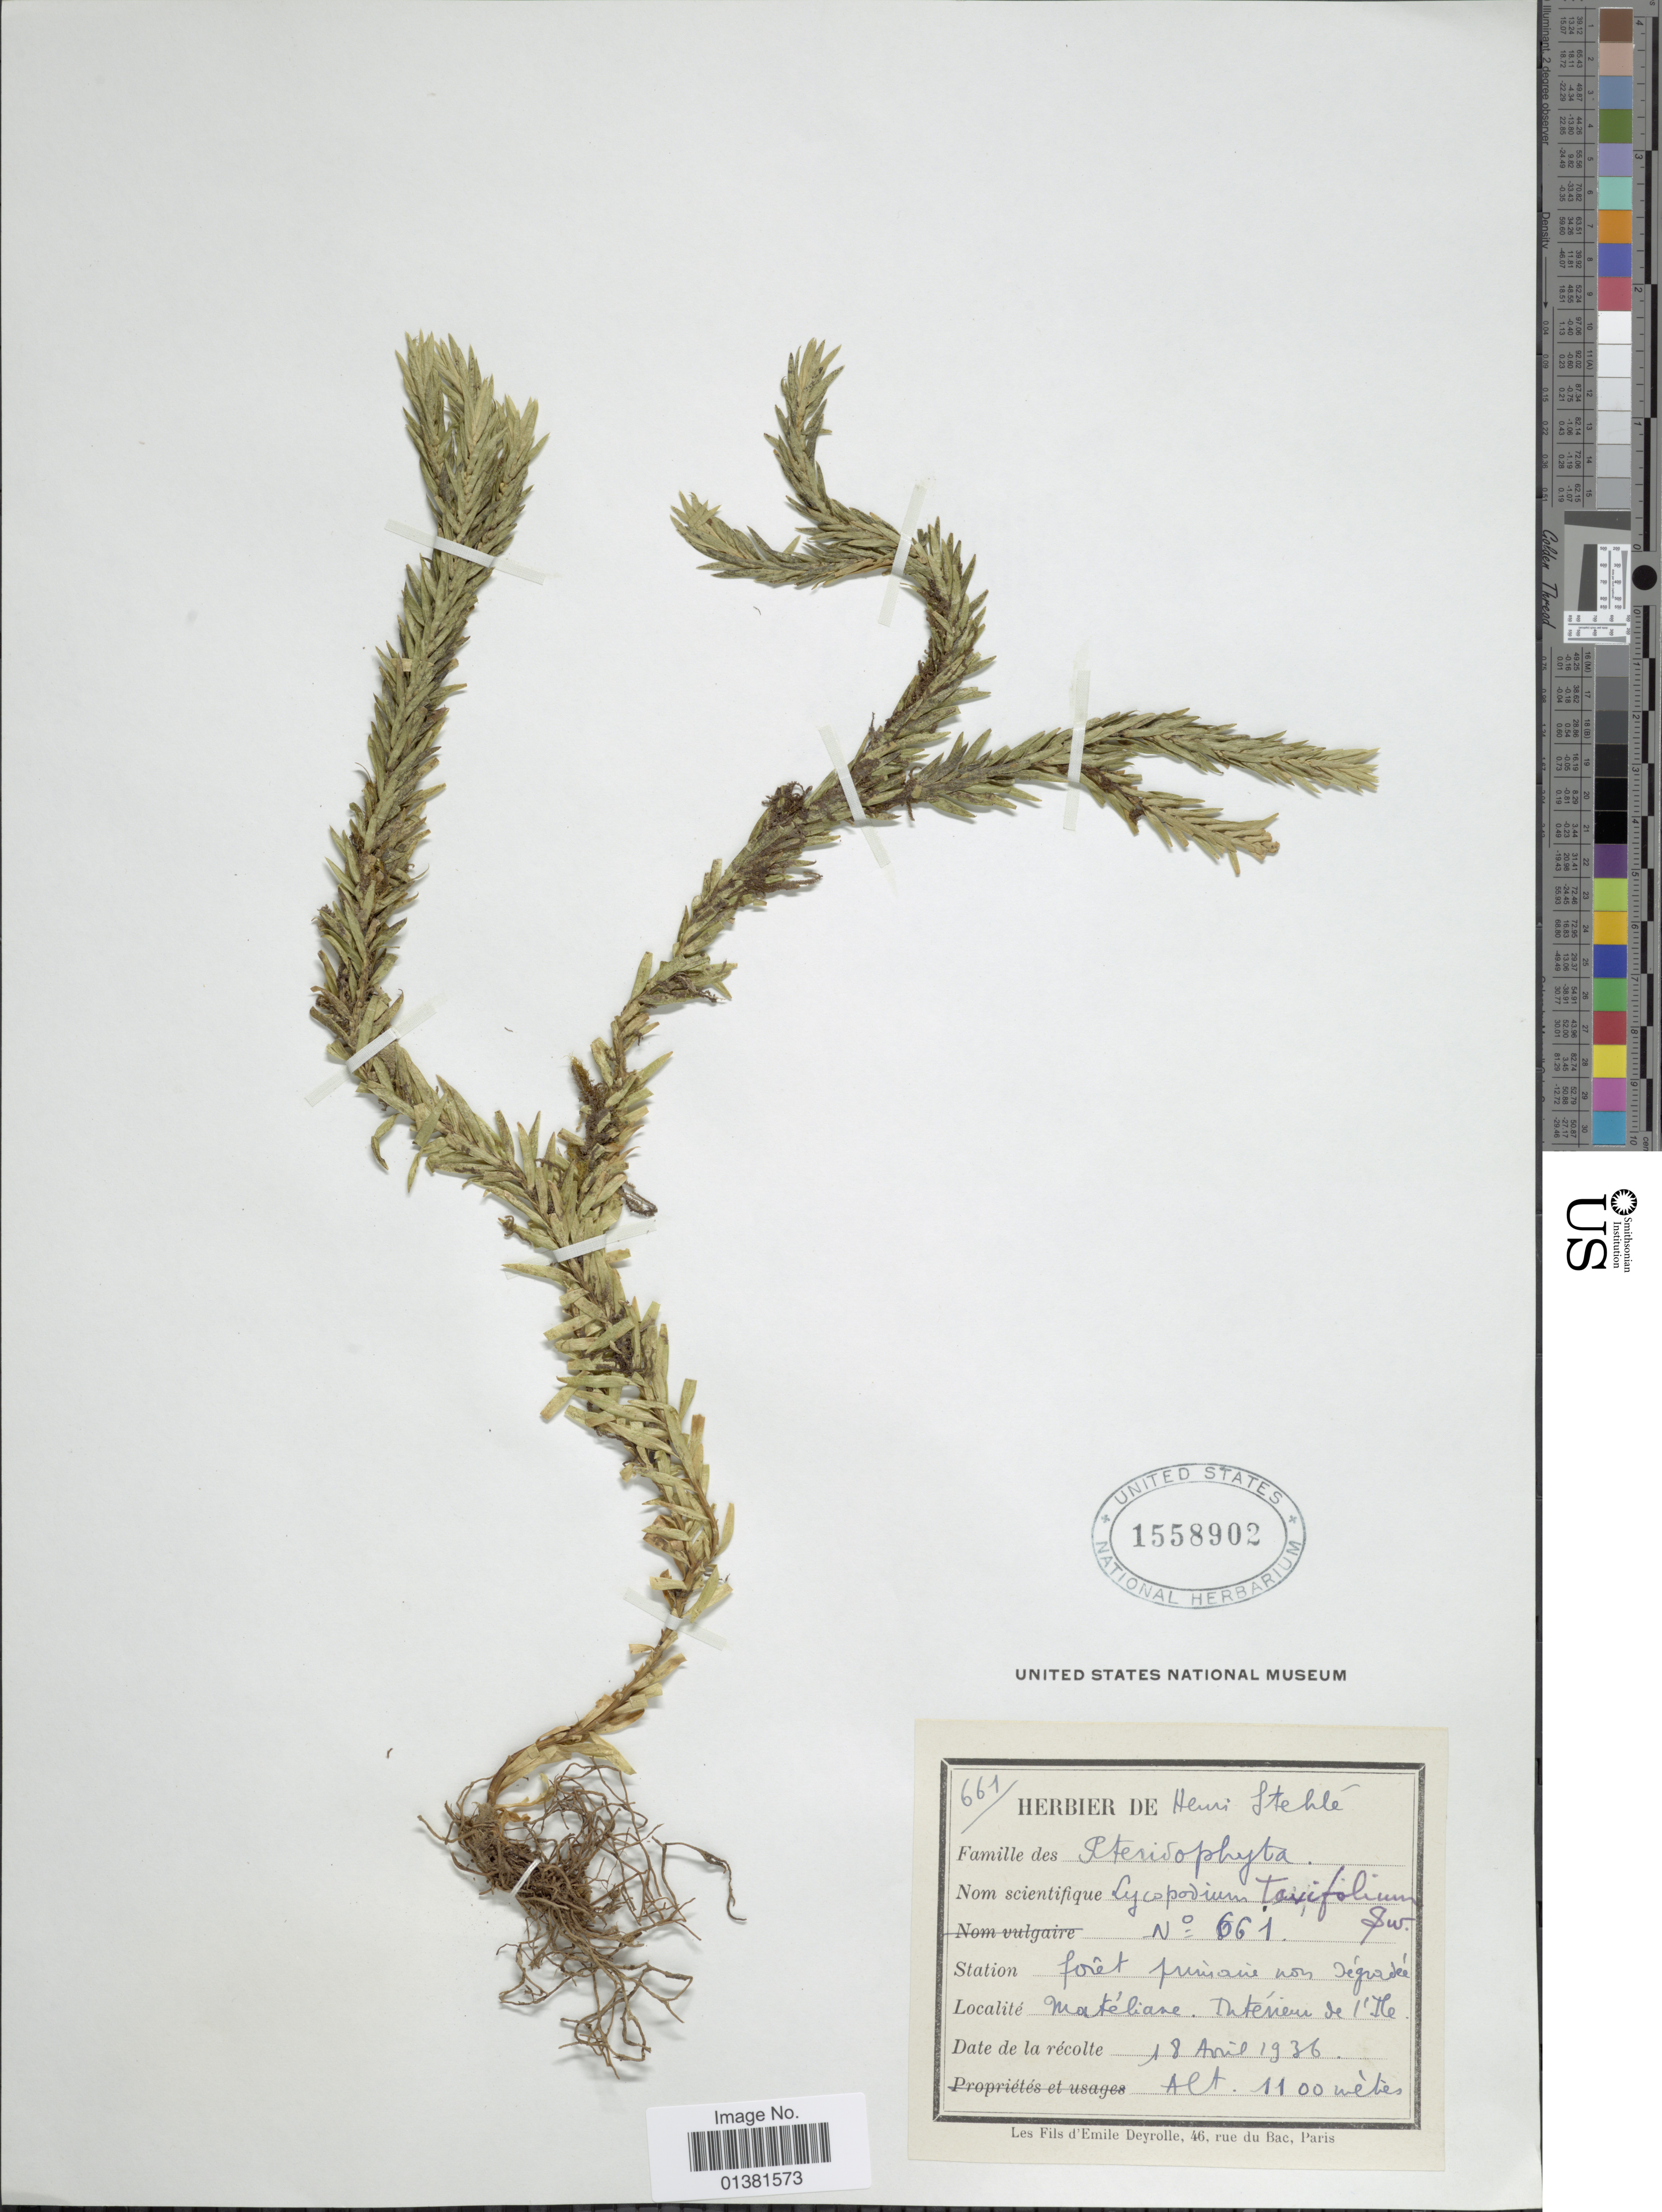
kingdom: Plantae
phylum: Tracheophyta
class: Lycopodiopsida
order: Lycopodiales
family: Lycopodiaceae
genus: Phlegmariurus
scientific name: Phlegmariurus taxifolius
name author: (Sw.) Á. Löve & D. Löve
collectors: ex herb. H. Stehlé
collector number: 661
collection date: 1936-04-18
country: Guadeloupe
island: Basse-Terre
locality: Forêt primaire non dégradée. Matéliane, Interieur de l' Ile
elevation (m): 1100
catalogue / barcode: US 1558902